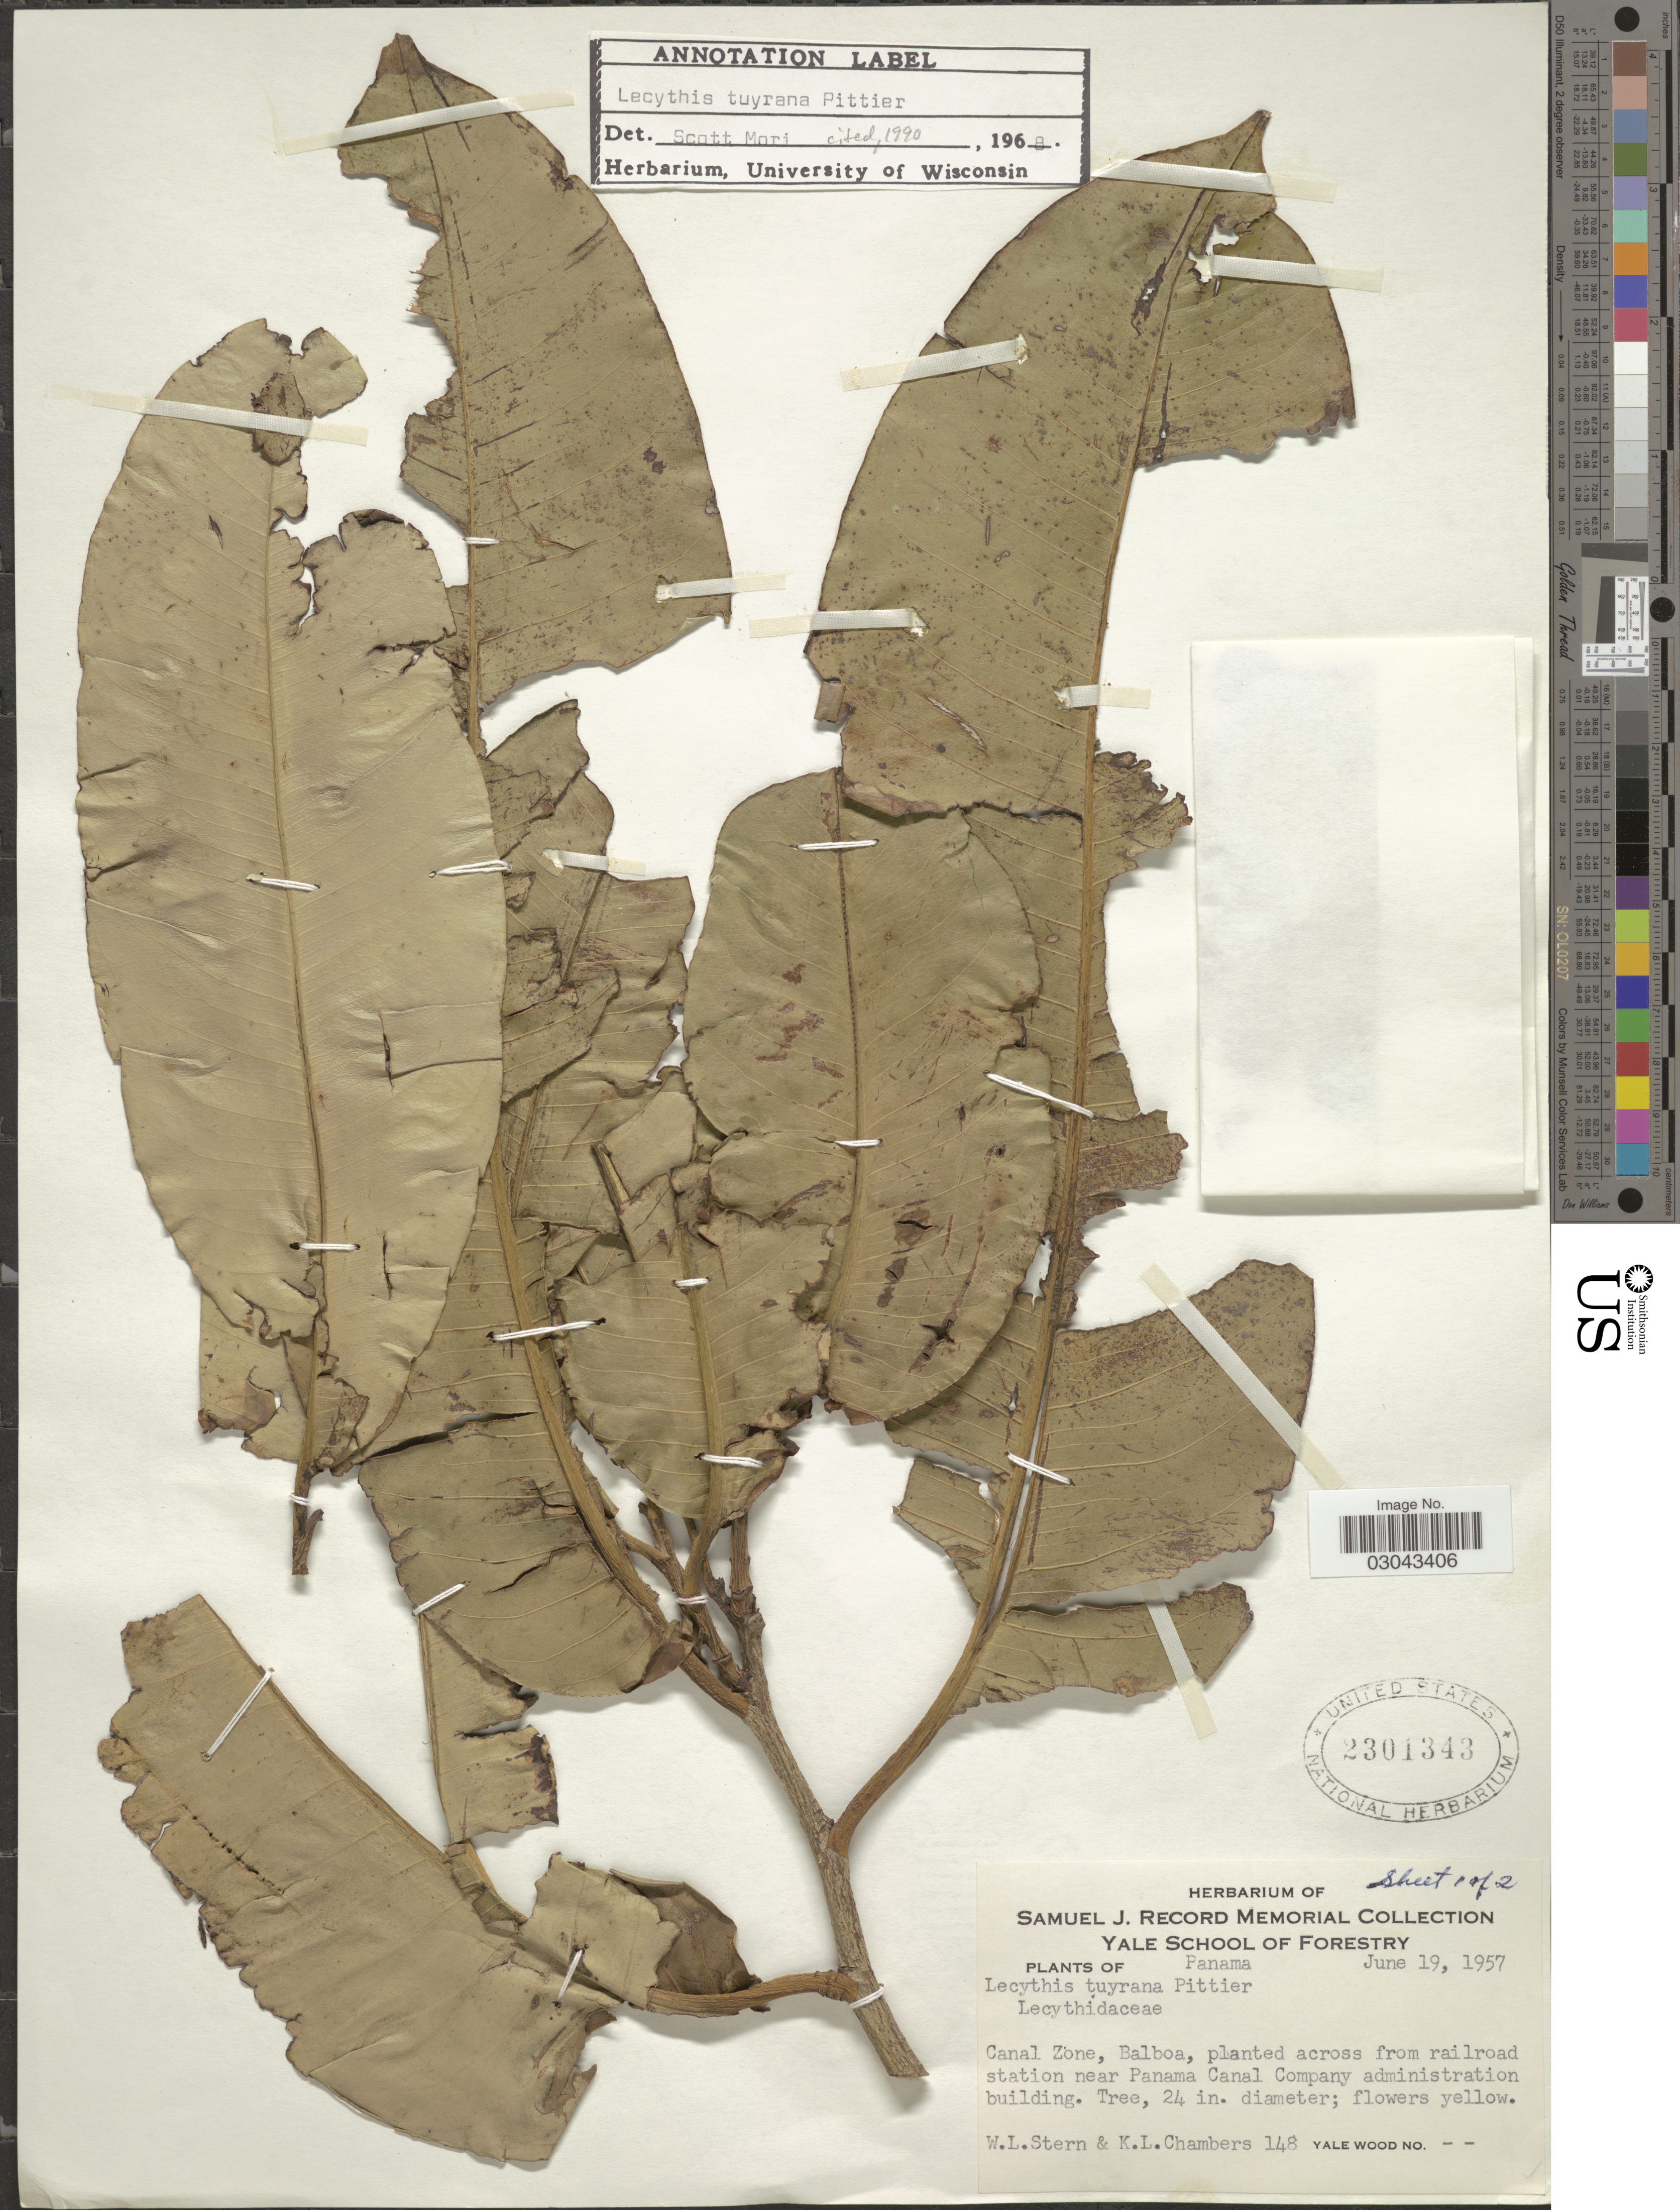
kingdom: Plantae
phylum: Tracheophyta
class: Magnoliopsida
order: Ericales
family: Lecythidaceae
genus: Lecythis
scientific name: Lecythis tuyrana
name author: Pittier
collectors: W. L. Stern & K. Chambers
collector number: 148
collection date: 1957-06-19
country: Panama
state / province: Colón / Panamá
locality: Canal Zone, Balboa, planted across from railroad station near Panama Canal Company administration building.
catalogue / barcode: US 2301343